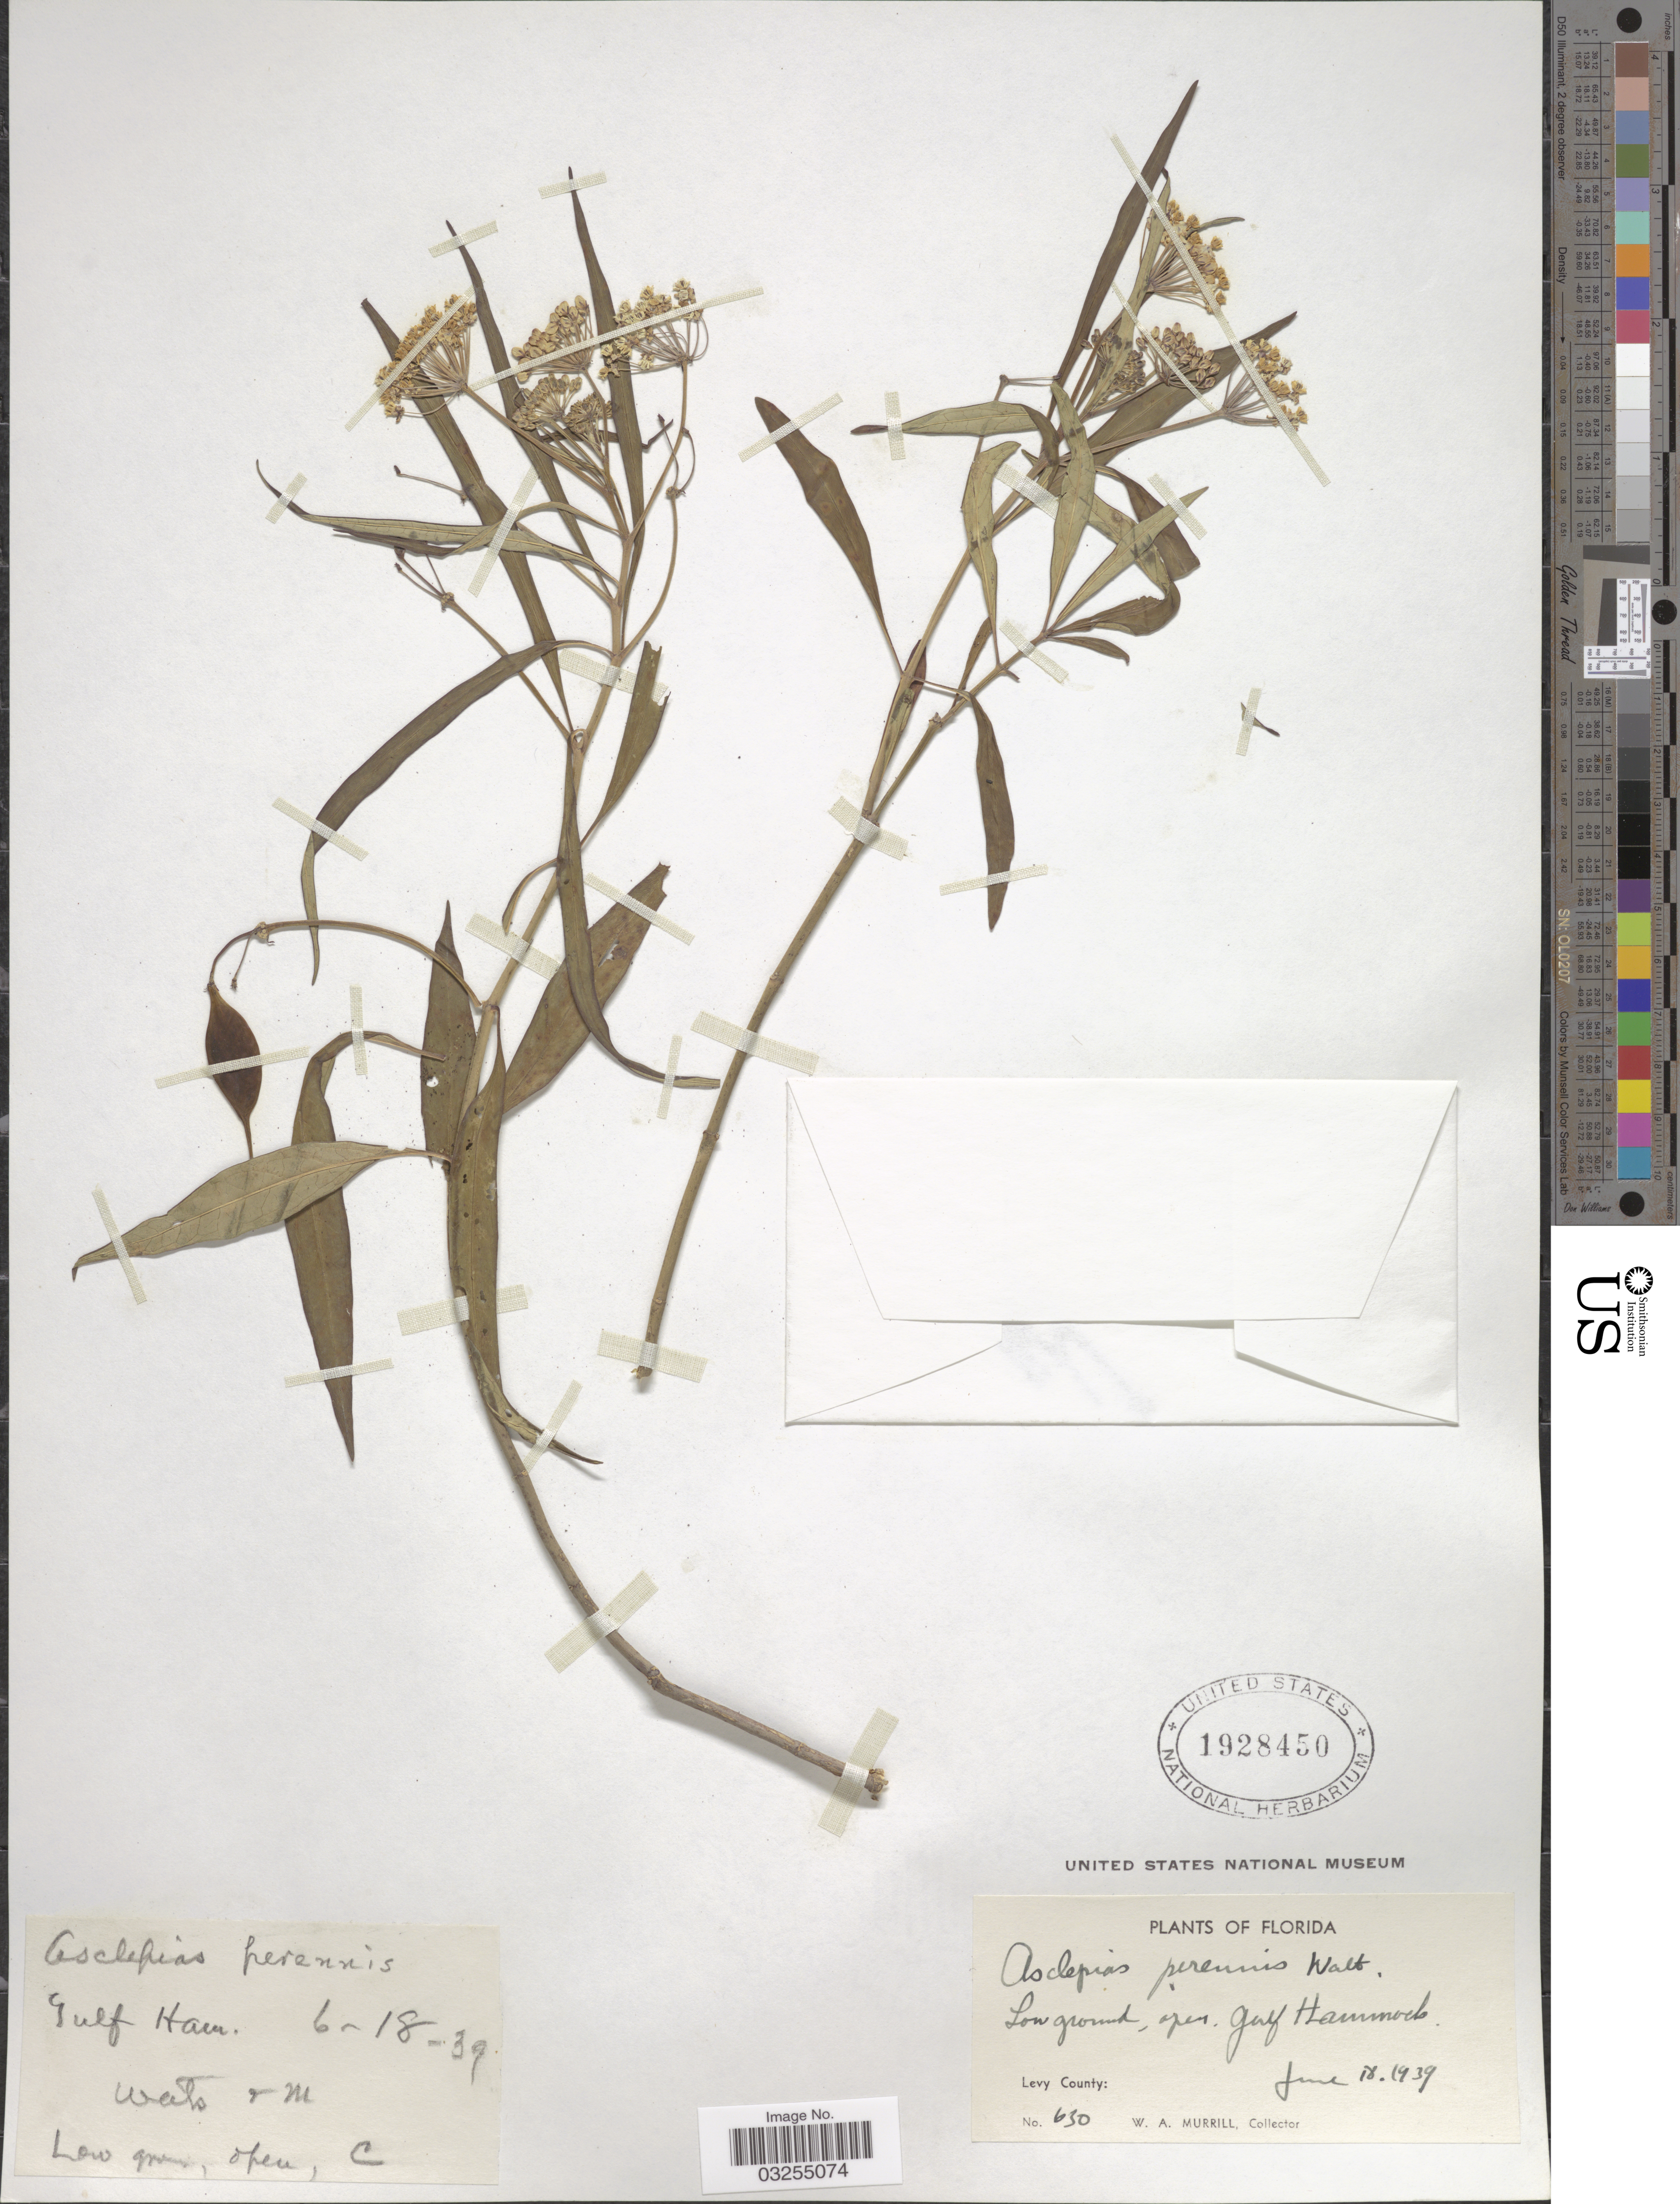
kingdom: Plantae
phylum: Tracheophyta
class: Magnoliopsida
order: Gentianales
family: Apocynaceae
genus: Asclepias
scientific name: Asclepias perennis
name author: Walter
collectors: W. A. Murrill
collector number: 630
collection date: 1939-06-18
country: United States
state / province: Florida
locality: Open Gulf Hammock. Levy County.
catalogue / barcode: US 1928450